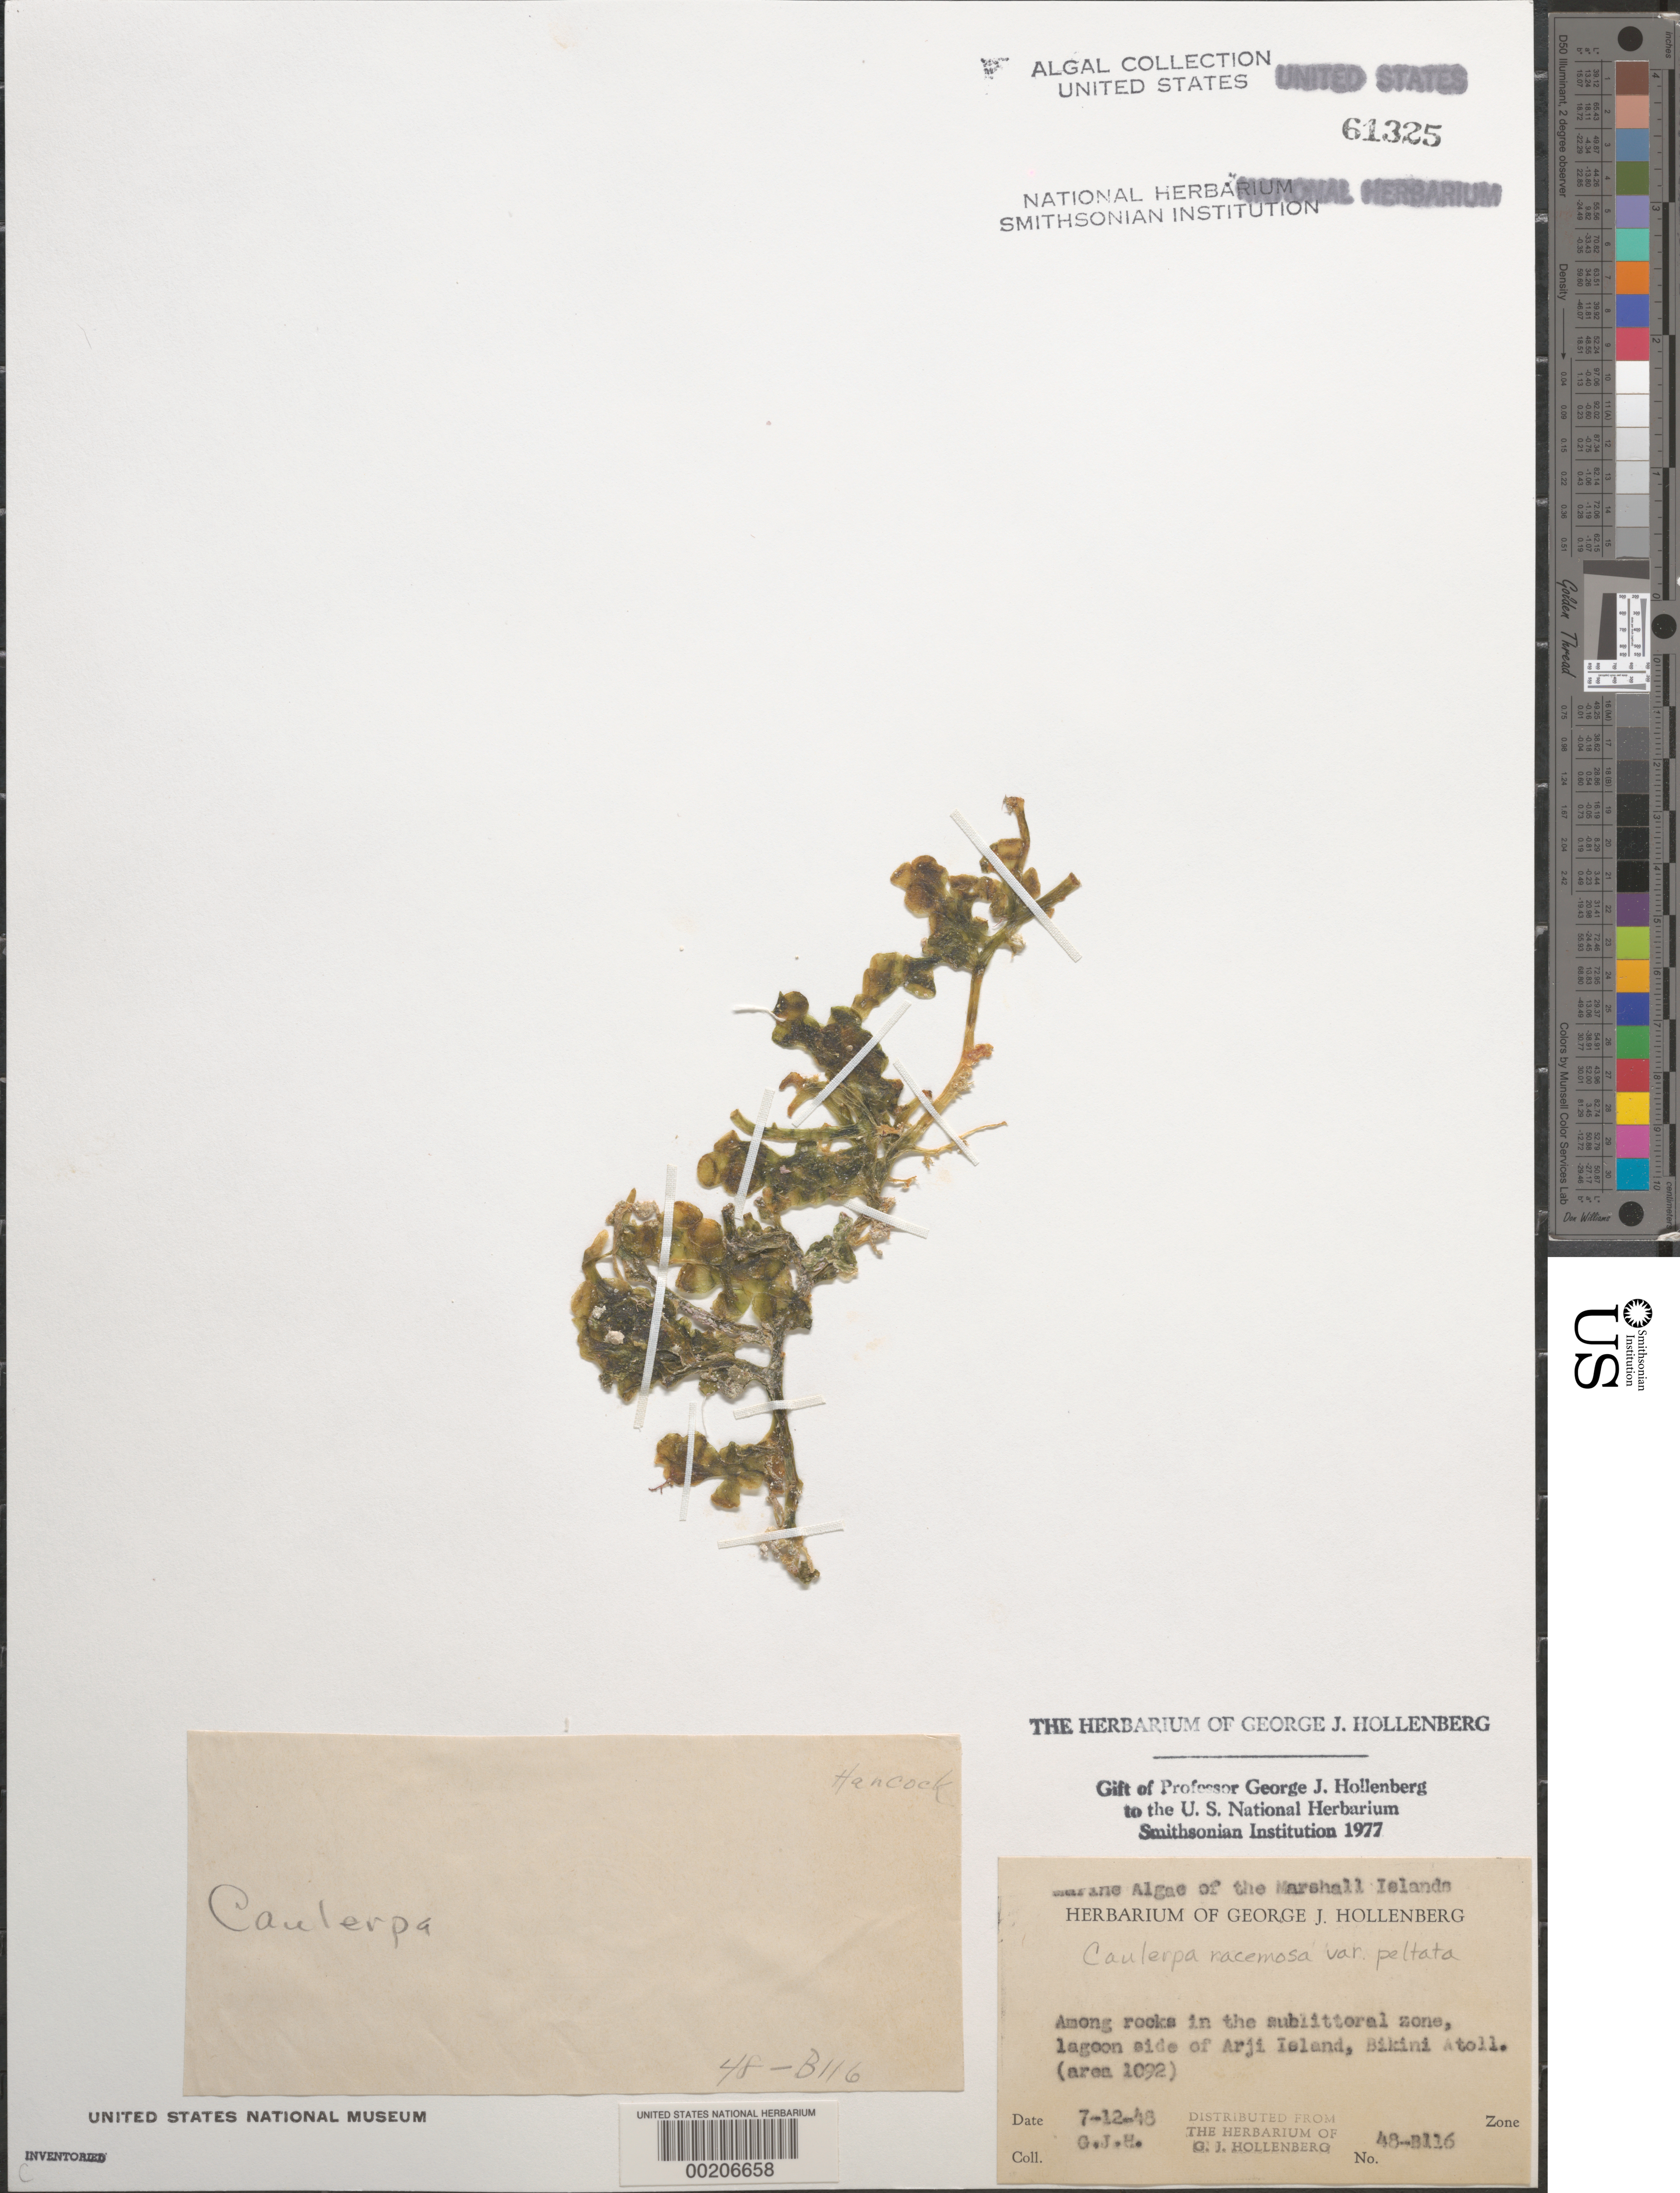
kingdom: Plantae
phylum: Chlorophyta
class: Ulvophyceae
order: Bryopsidales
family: Caulerpaceae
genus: Caulerpa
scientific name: Caulerpa racemosa var. peltata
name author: (J.V.Lamouroux) Eubank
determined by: Hollenberg, George J.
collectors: G. Hollenberg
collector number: GJH 48-b116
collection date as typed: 12 Jul 1948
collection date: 1948-07-12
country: Marshall Islands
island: Bikini Atoll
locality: Arji Islet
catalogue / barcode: US 61325